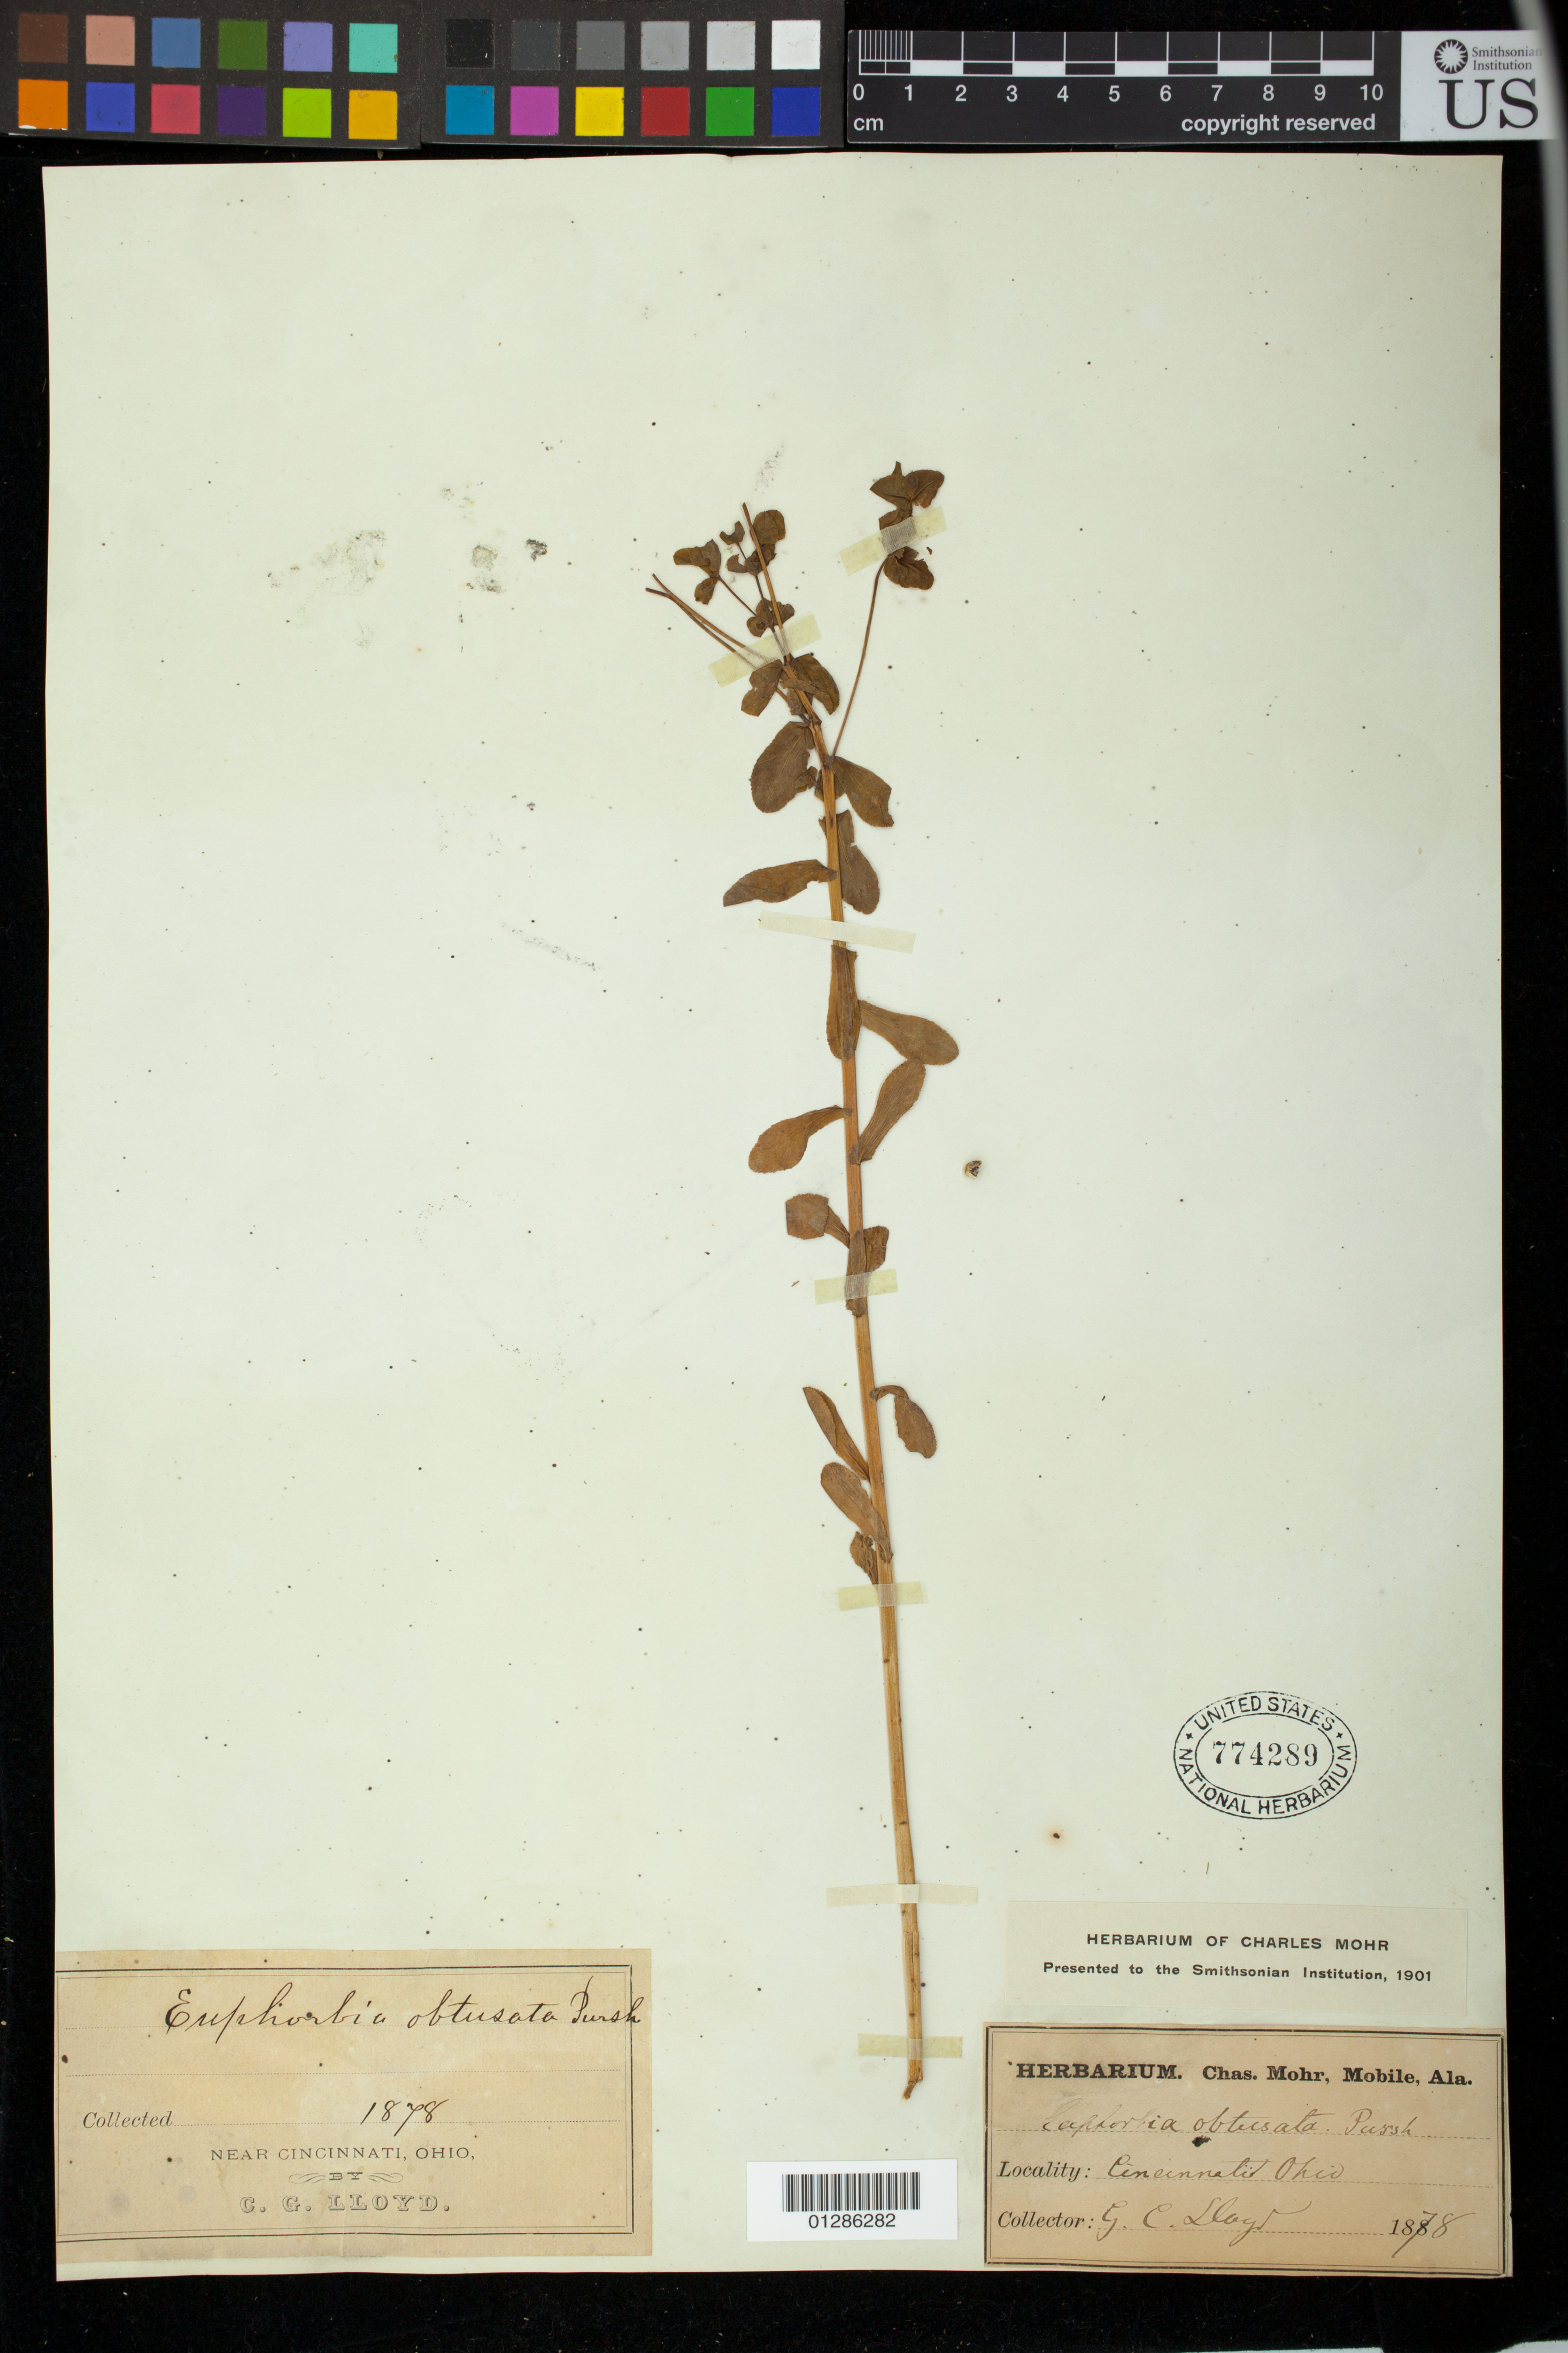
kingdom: Plantae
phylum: Tracheophyta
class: Magnoliopsida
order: Malpighiales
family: Euphorbiaceae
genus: Euphorbia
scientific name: Euphorbia spathulata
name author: Lam.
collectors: C. G. Lloyd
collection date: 1878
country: United States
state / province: Ohio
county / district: Hamilton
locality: near Cincinnati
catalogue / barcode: US 774289